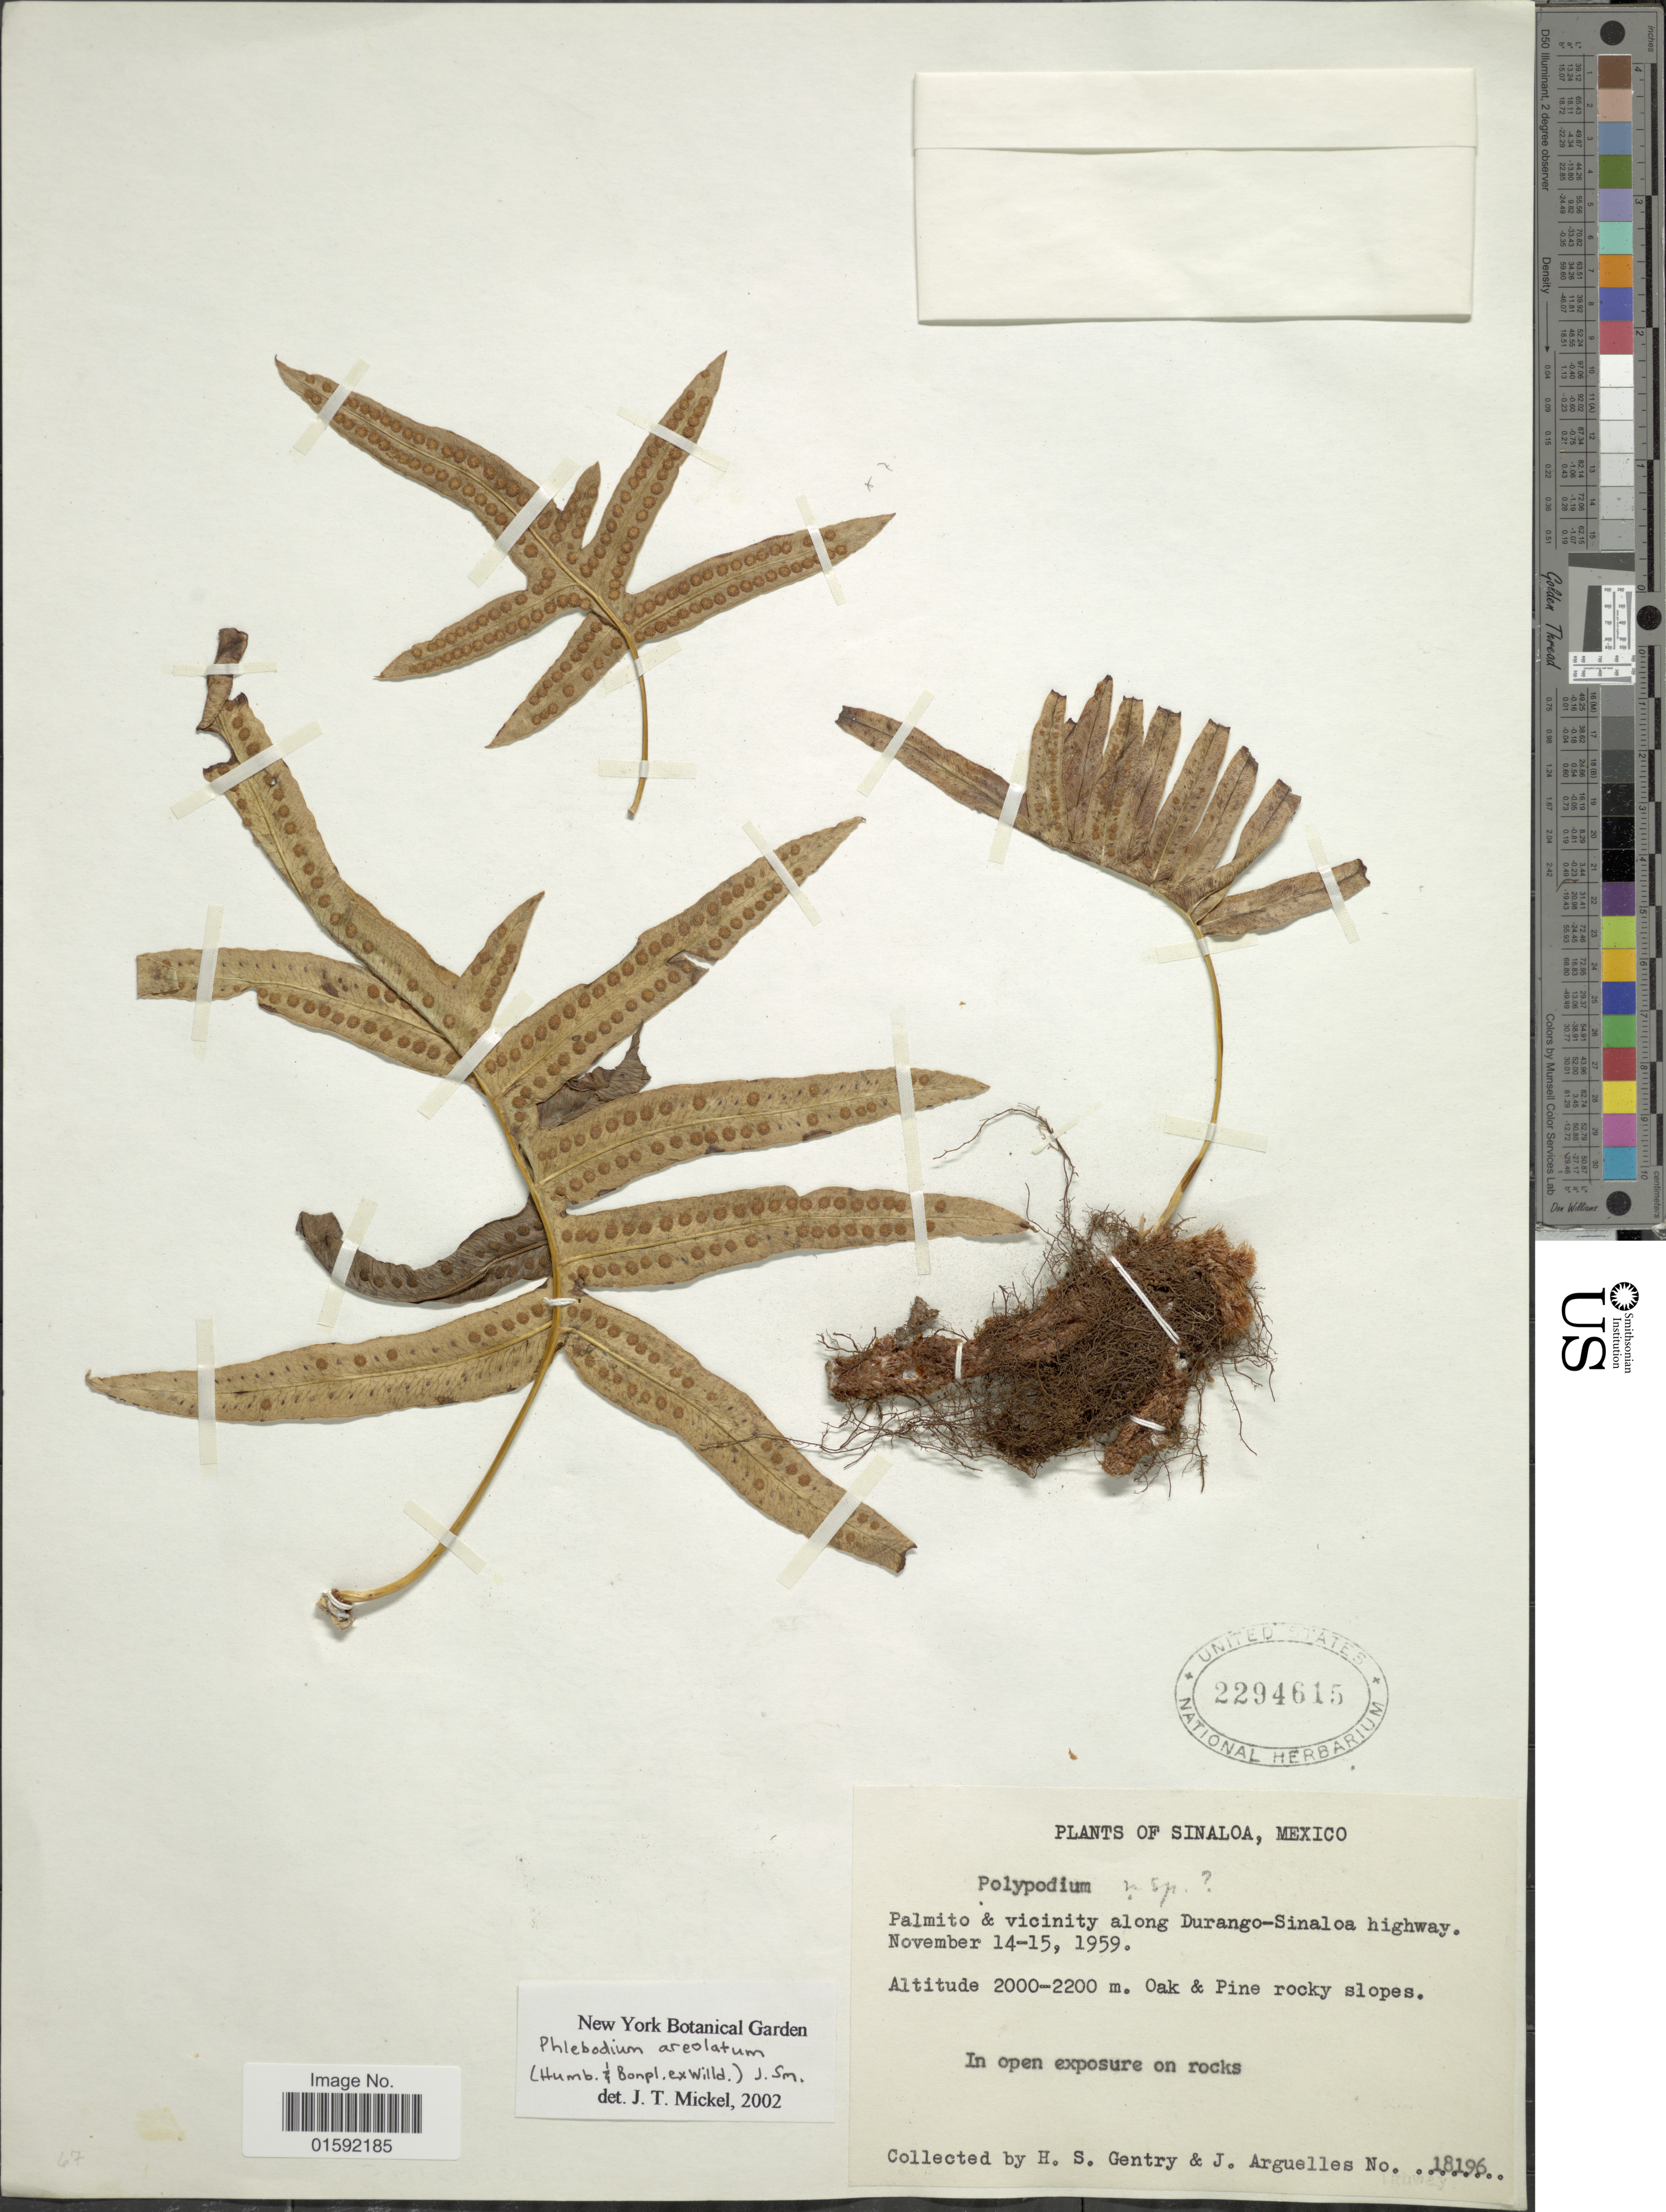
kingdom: Plantae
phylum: Tracheophyta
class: Polypodiopsida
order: Polypodiales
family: Polypodiaceae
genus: Phlebodium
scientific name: Phlebodium areolatum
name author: (Humb. & Bonap. ex Willd.) J. Sm.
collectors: H. S. Gentry & J. Arguelles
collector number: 18196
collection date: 1959-11-14/1959-11-15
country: Mexico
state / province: Sinaloa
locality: Palmito & vicinity along Durango-Sinaloa highway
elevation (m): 2000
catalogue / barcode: US 2294615